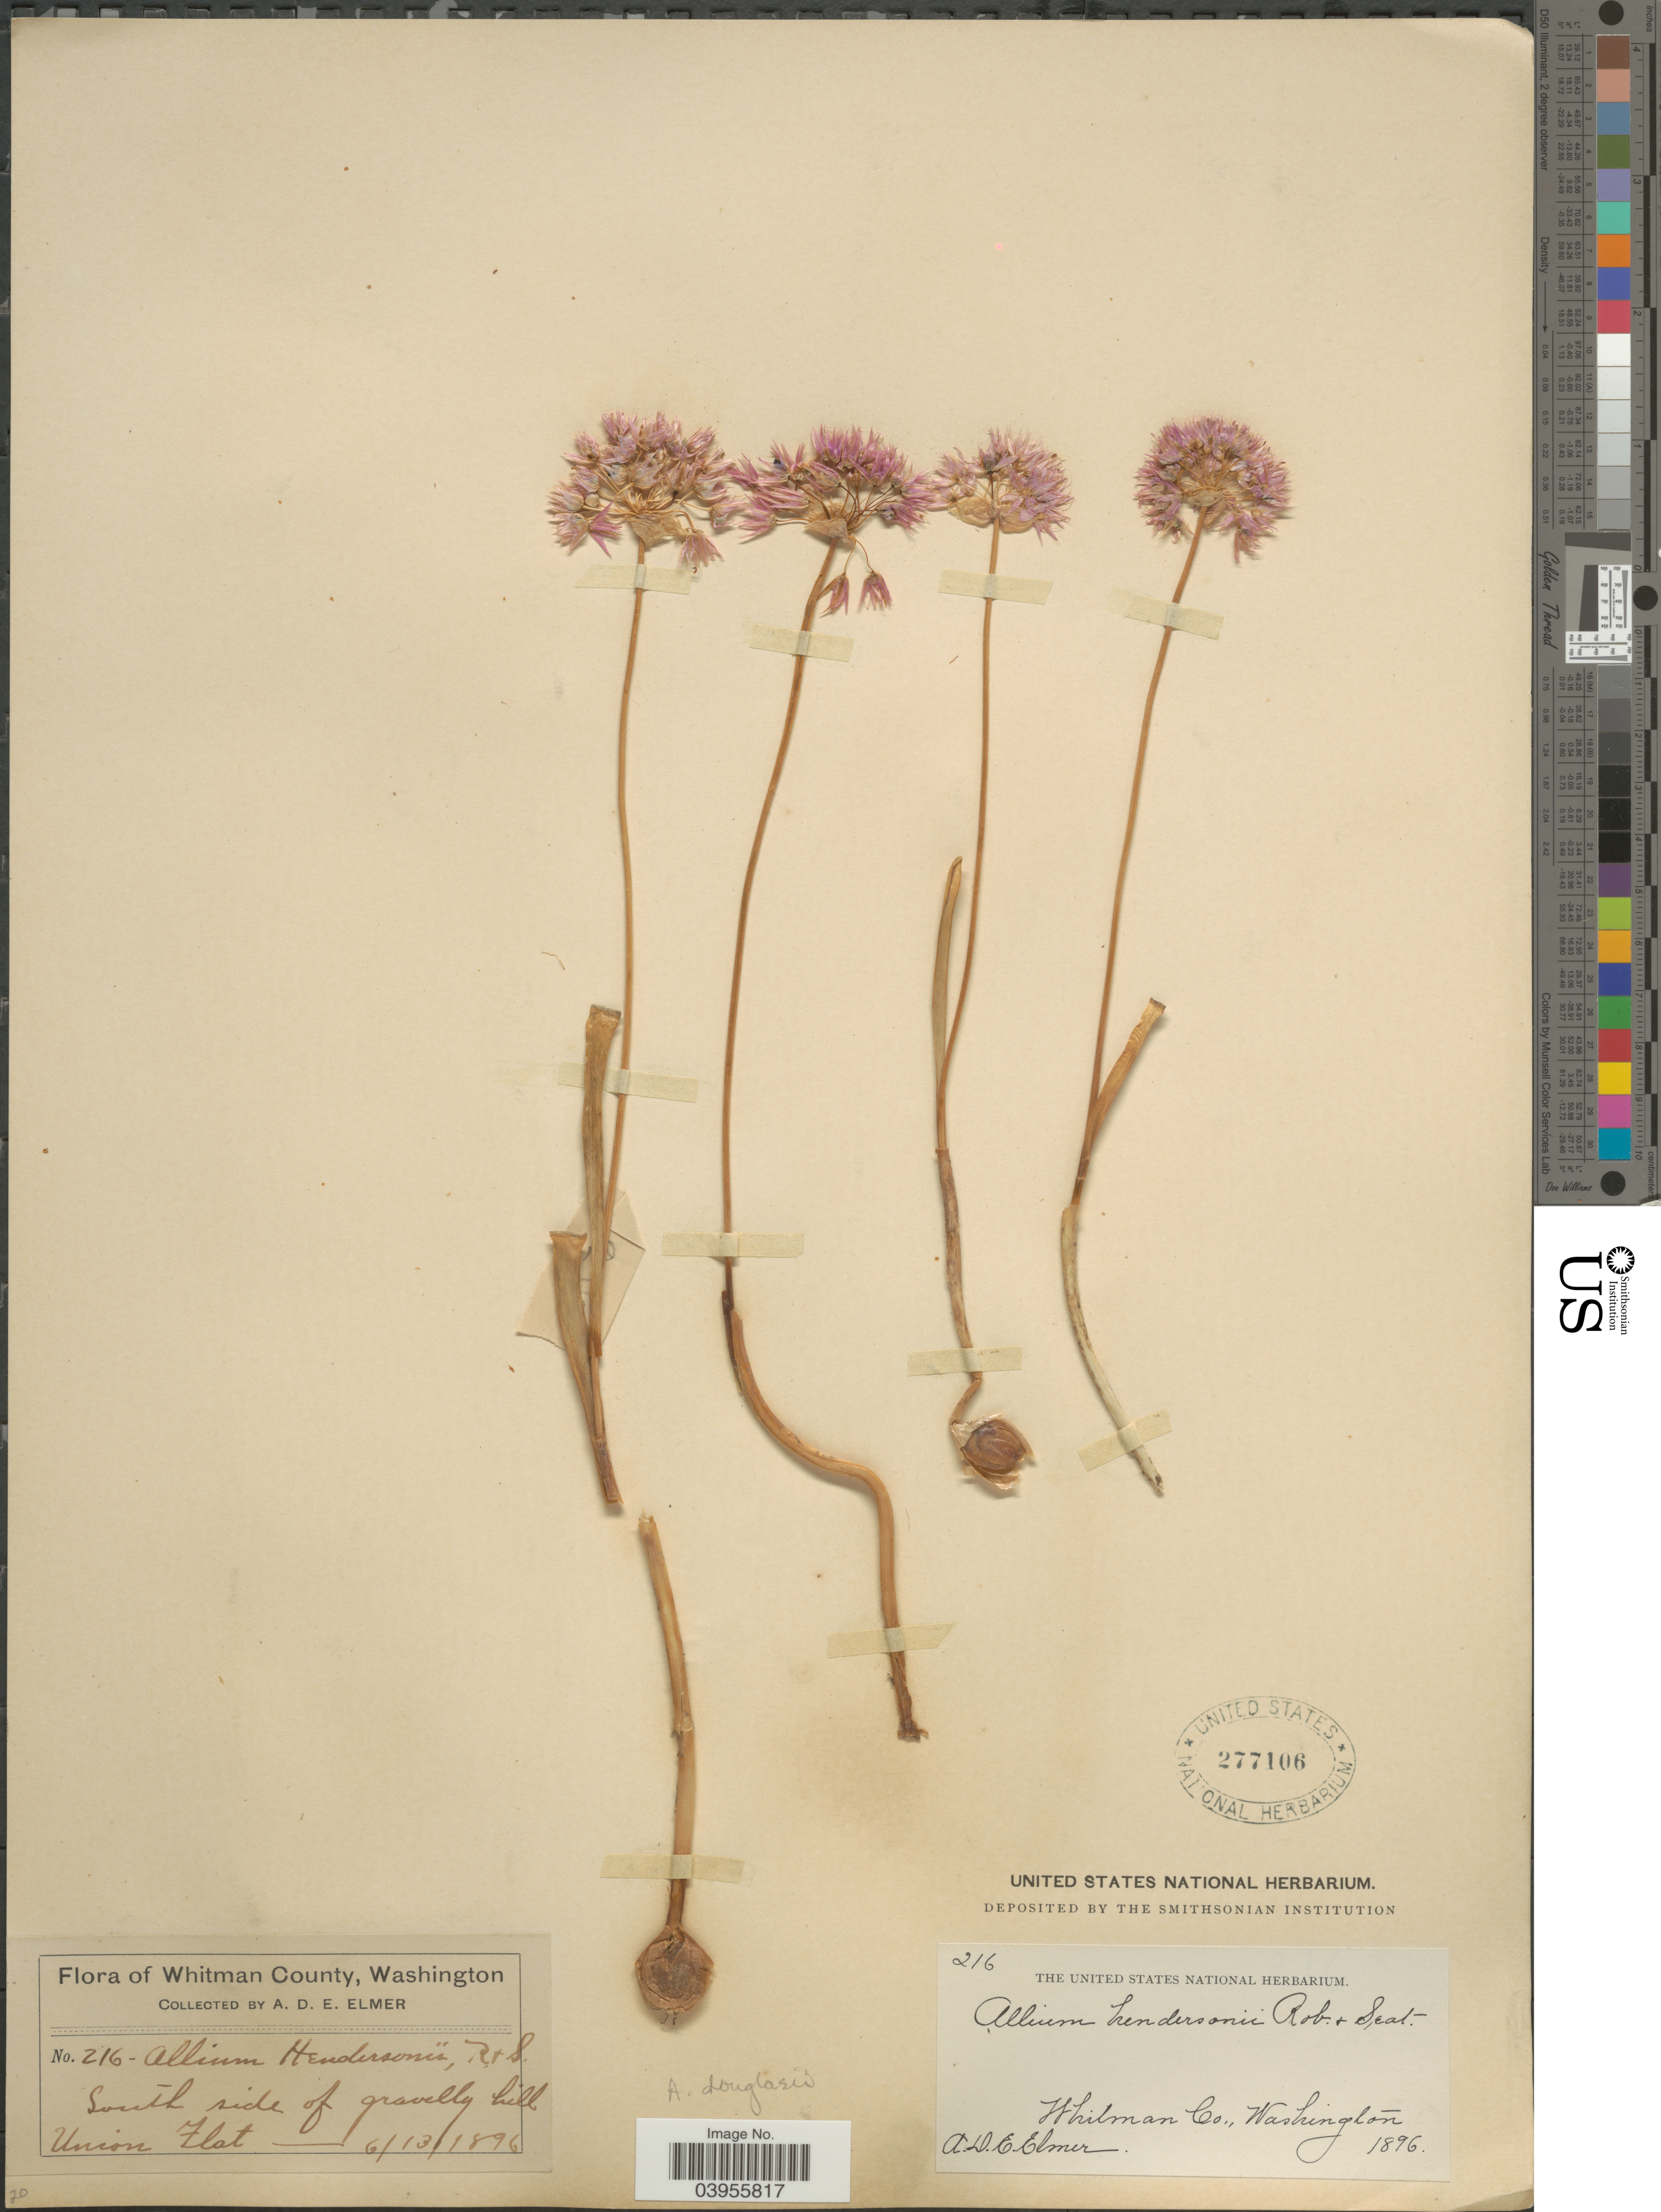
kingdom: Plantae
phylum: Tracheophyta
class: Liliopsida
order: Asparagales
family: Amaryllidaceae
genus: Allium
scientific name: Allium douglasii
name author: Hook.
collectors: A. D. E. Elmer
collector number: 216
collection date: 1896-06-13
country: United States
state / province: Washington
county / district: Whitman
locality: Whitman County. South side of gravelly hill. Union Flat.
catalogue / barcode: US 277106